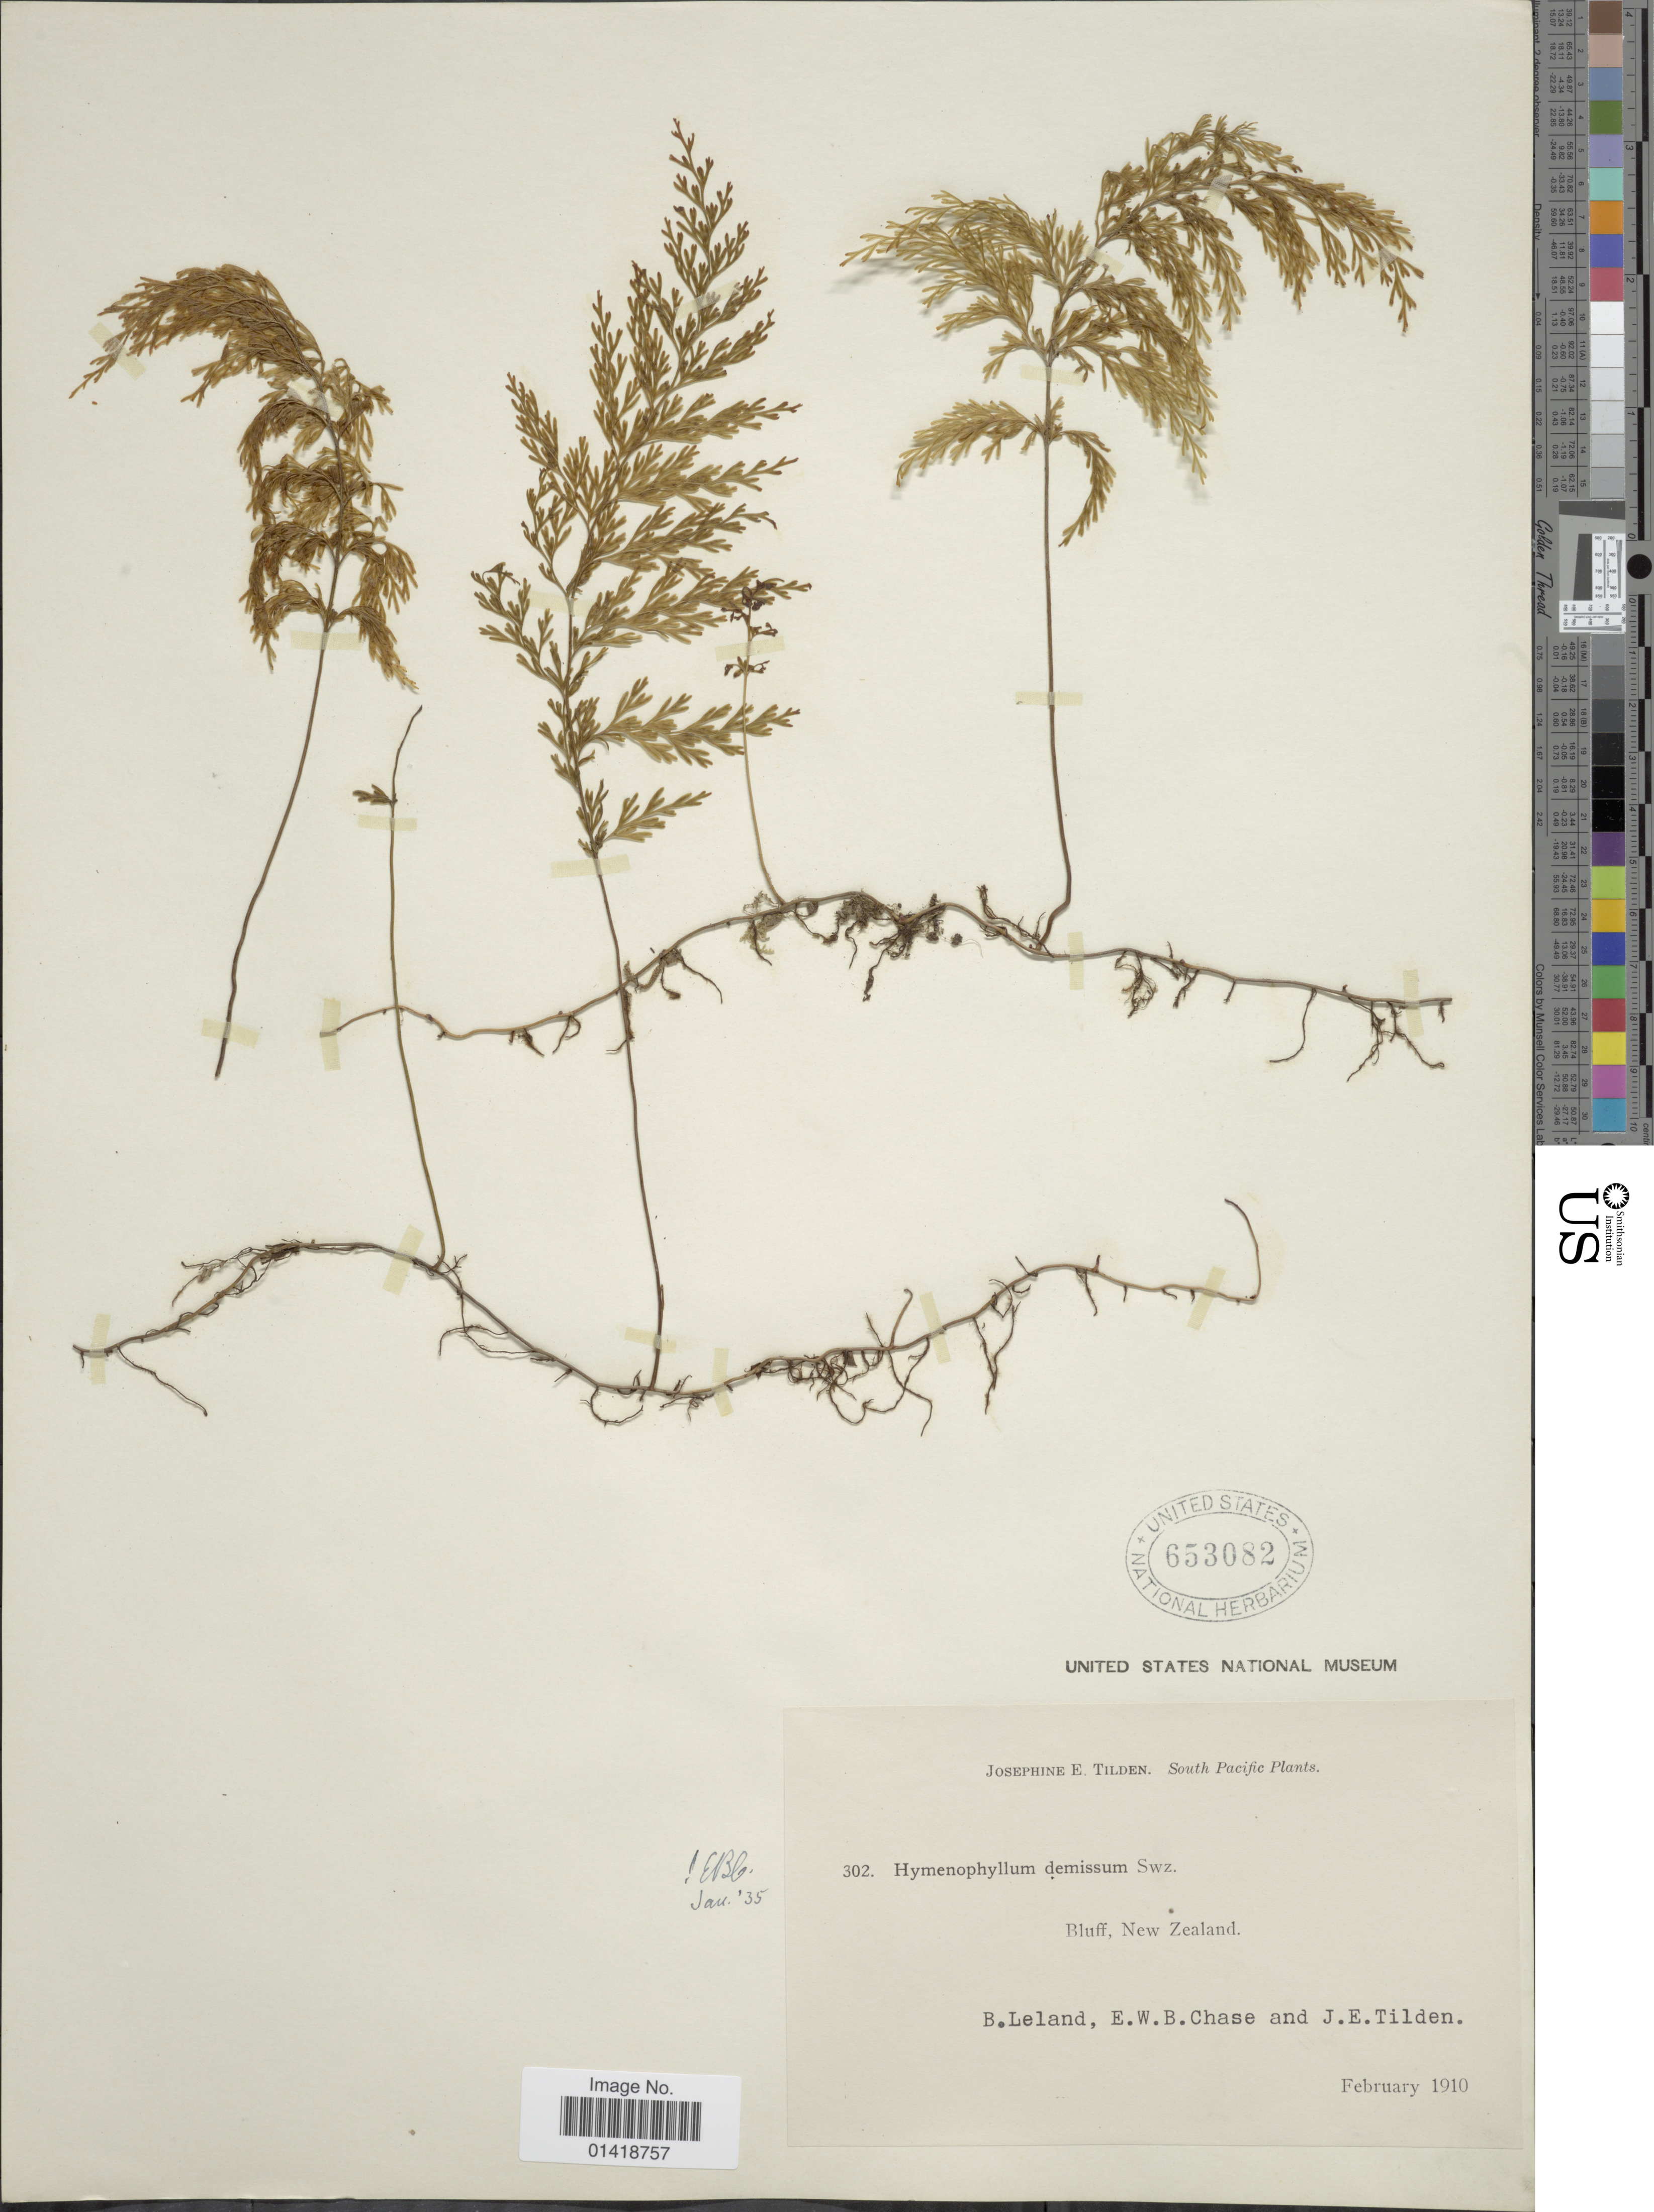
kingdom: Plantae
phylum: Tracheophyta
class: Polypodiopsida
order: Hymenophyllales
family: Hymenophyllaceae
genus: Hymenophyllum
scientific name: Hymenophyllum demissum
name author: Sw.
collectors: B. Leland, E. W. Chase & J. E. Tilden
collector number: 302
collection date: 1910-02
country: New Zealand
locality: South Pacific. Bluff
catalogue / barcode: US 653082